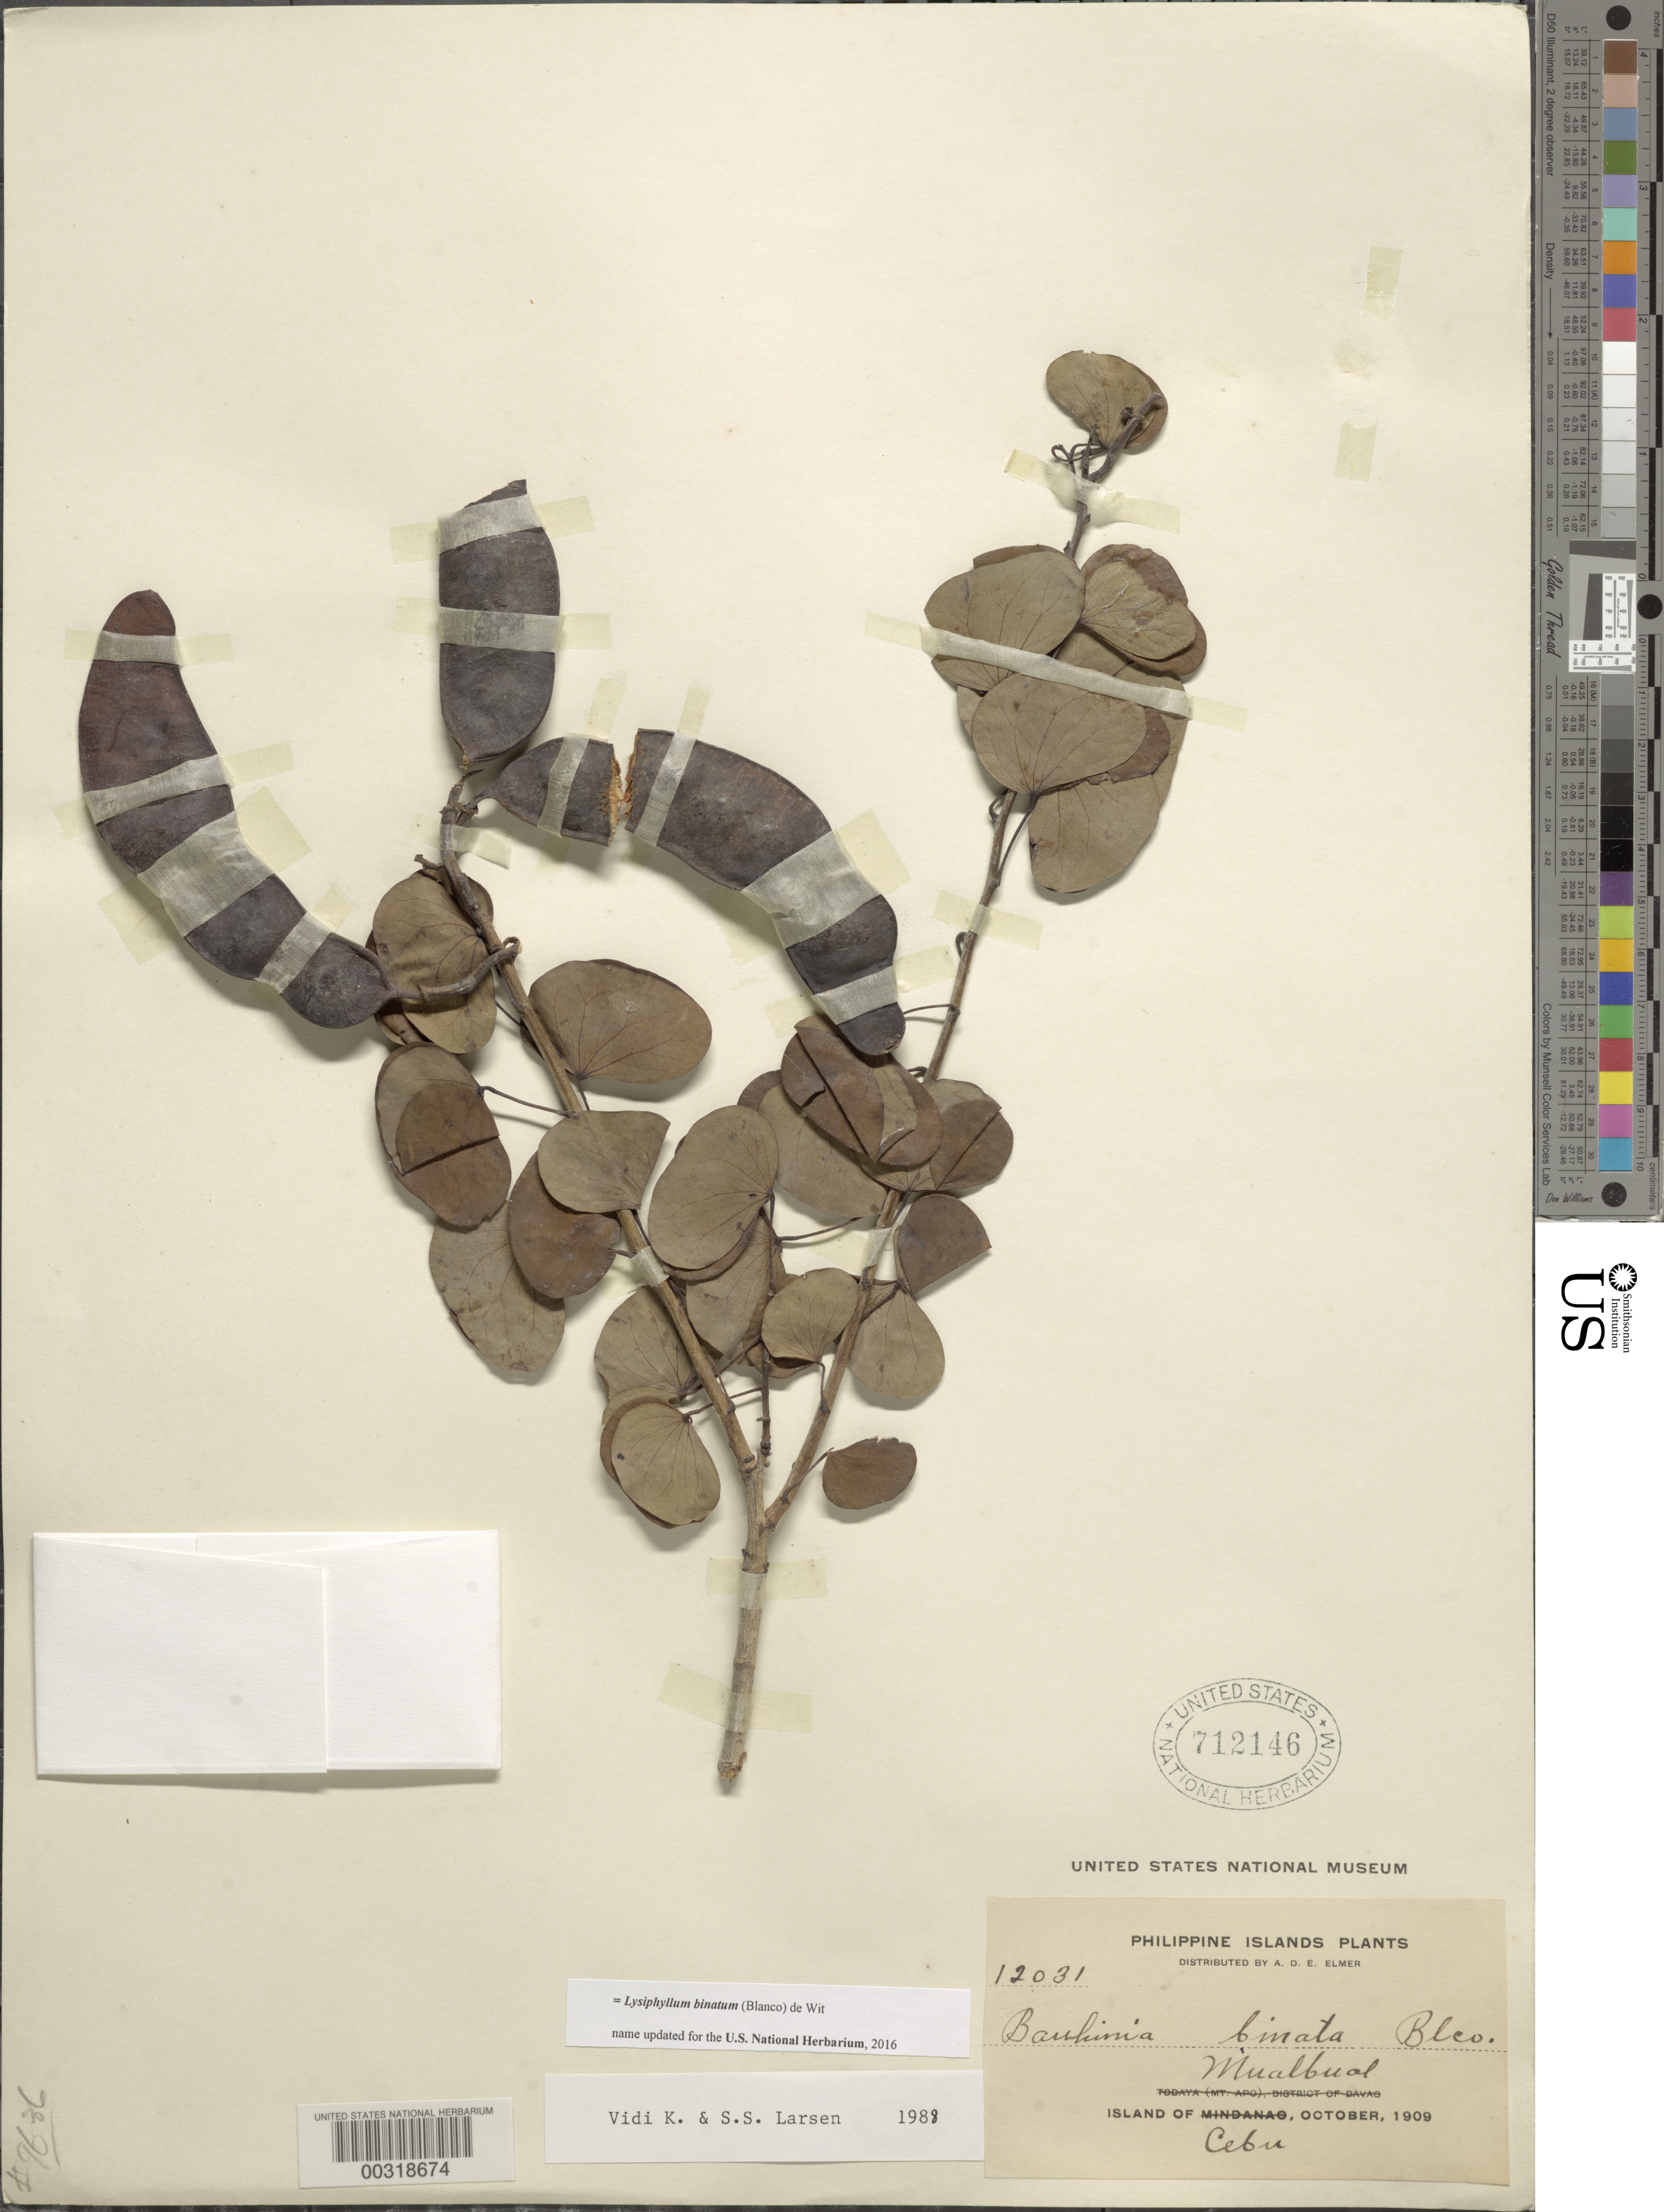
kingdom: Plantae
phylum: Tracheophyta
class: Magnoliopsida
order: Fabales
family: Fabaceae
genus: Tessmannia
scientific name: Tessmannia dewildemaniana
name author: Harms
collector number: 12031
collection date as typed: Oct 1909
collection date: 1909-10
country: Philippines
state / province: Central Visayas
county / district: Cebu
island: Cebu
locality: Mualbual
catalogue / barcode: US 712146